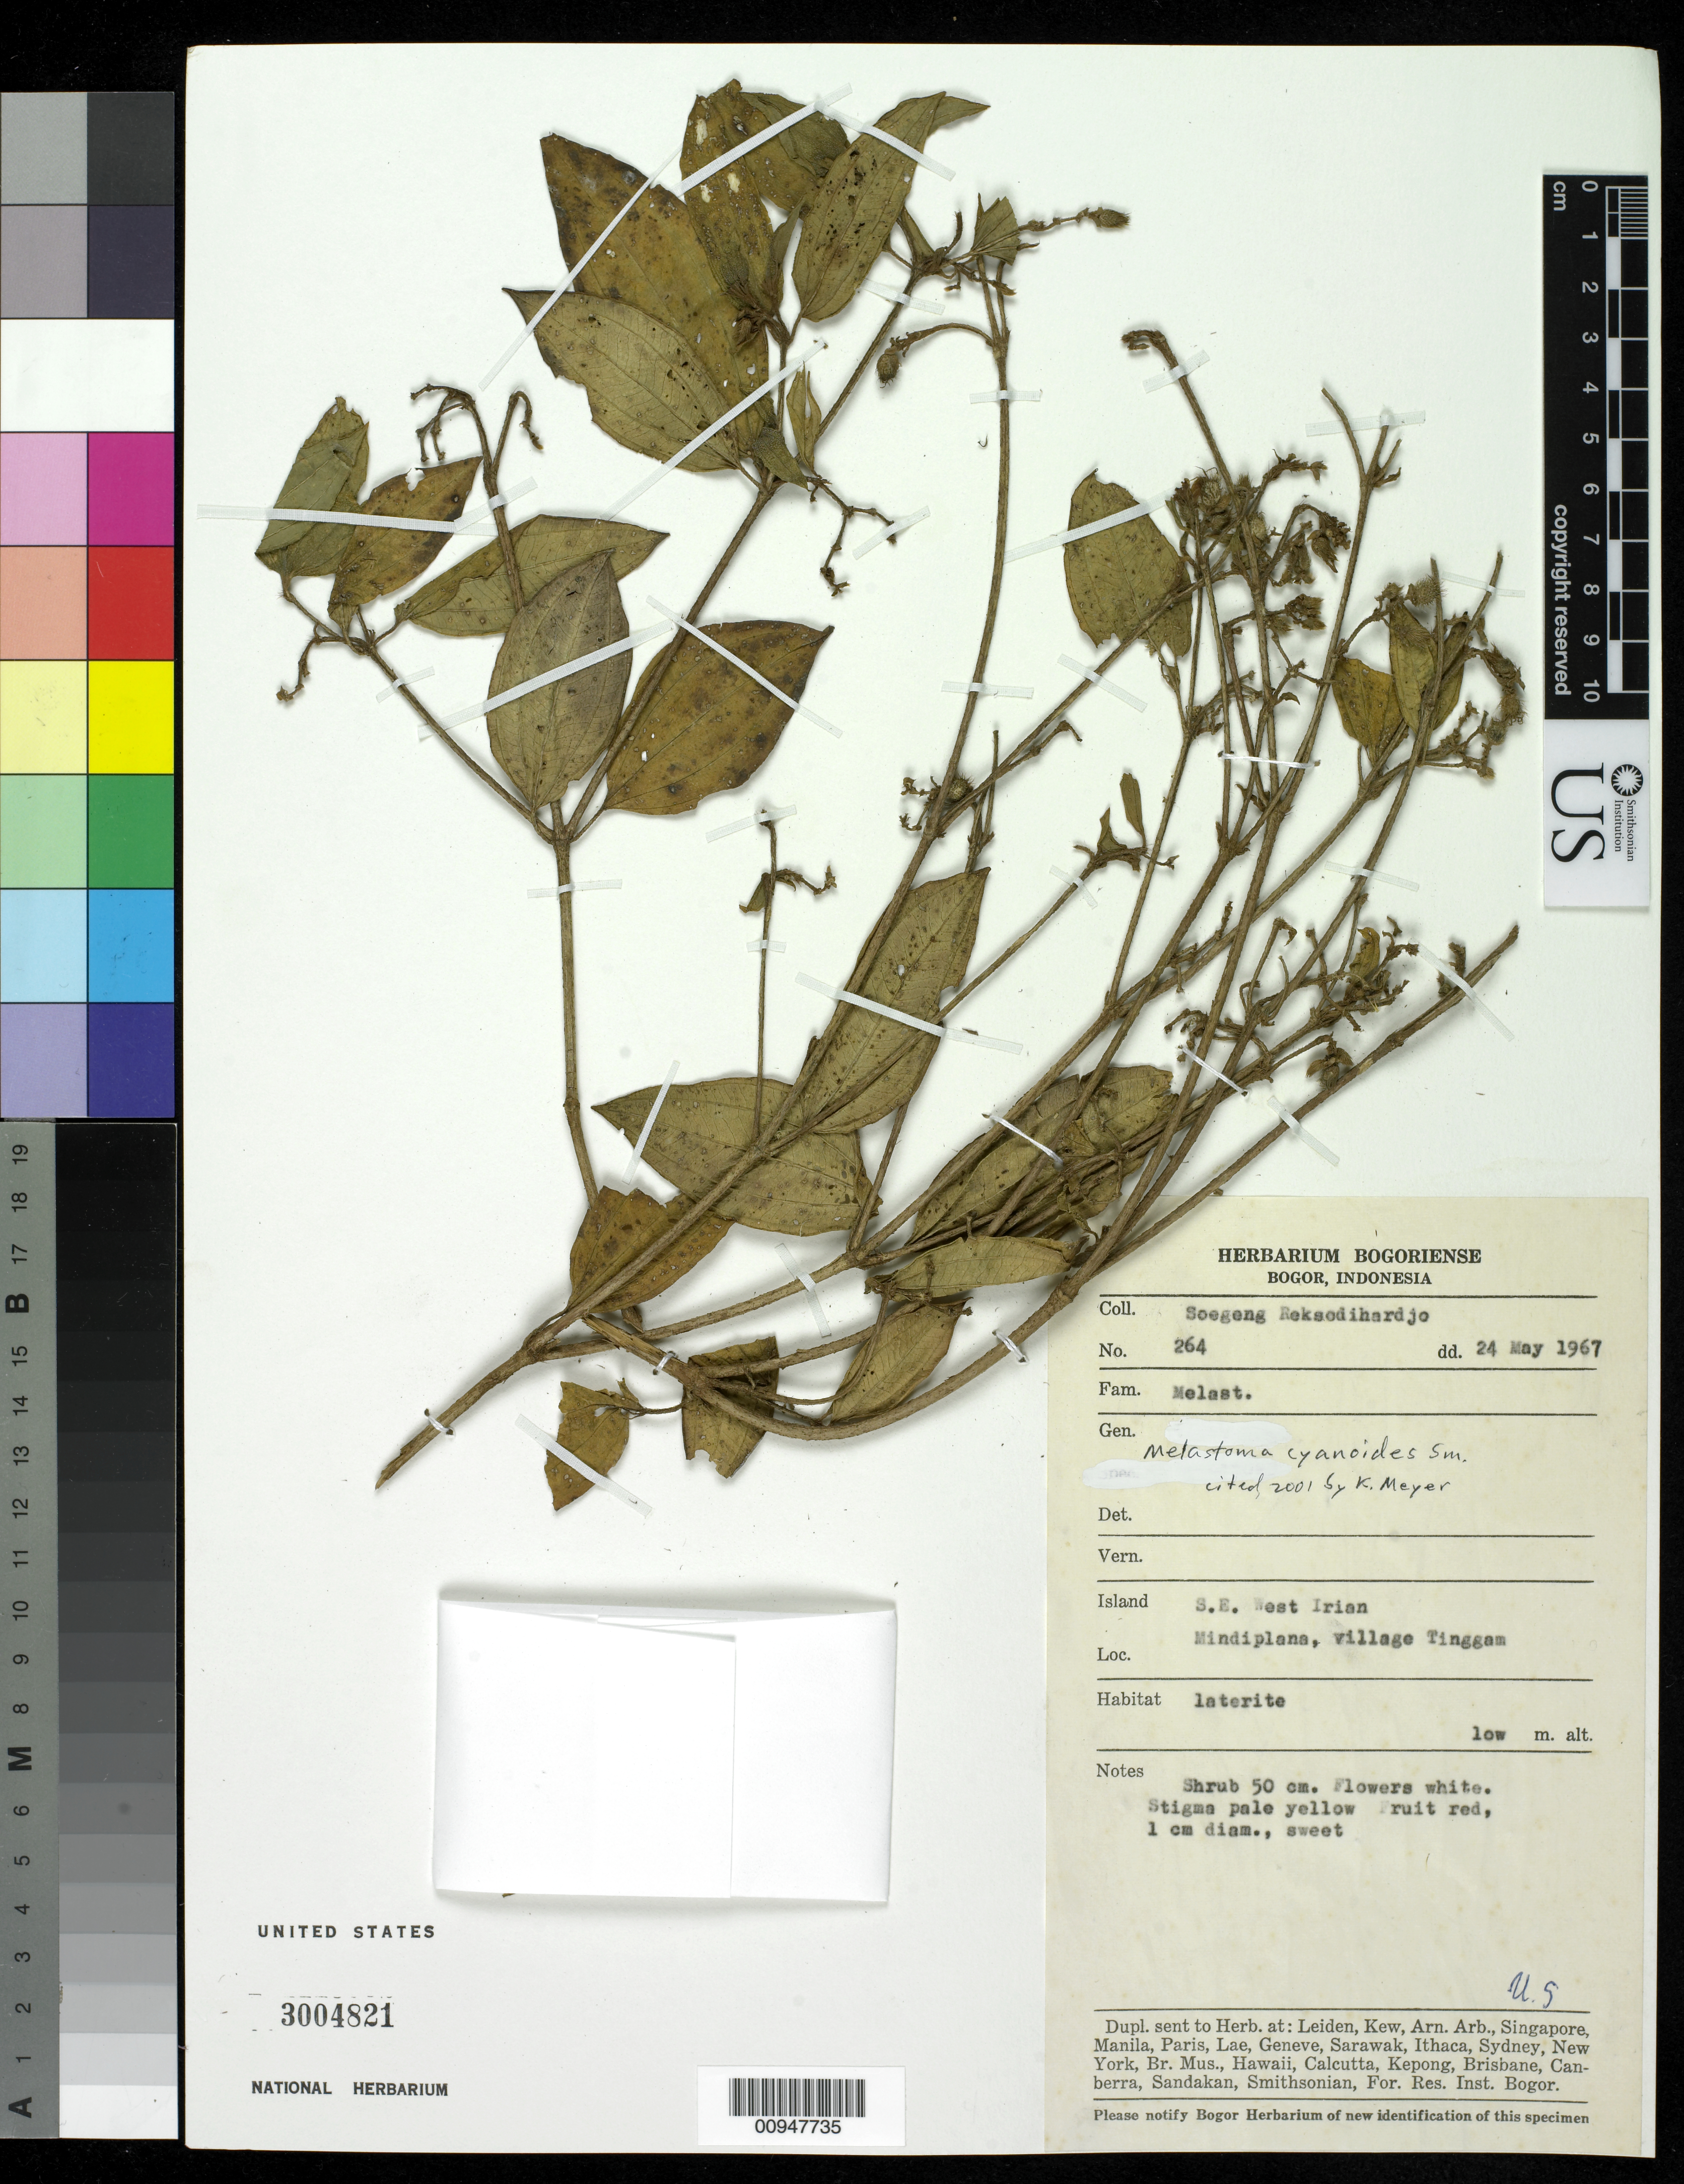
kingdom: Plantae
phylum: Tracheophyta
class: Magnoliopsida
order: Myrtales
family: Melastomataceae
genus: Melastoma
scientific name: Melastoma cyanoides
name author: Sm.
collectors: S. Reksodihardjo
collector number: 264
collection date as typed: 24 May 1967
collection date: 1967-05-24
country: Indonesia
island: New Guinea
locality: SE West Irian Mindiplana, village Tinggam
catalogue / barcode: US 3004821